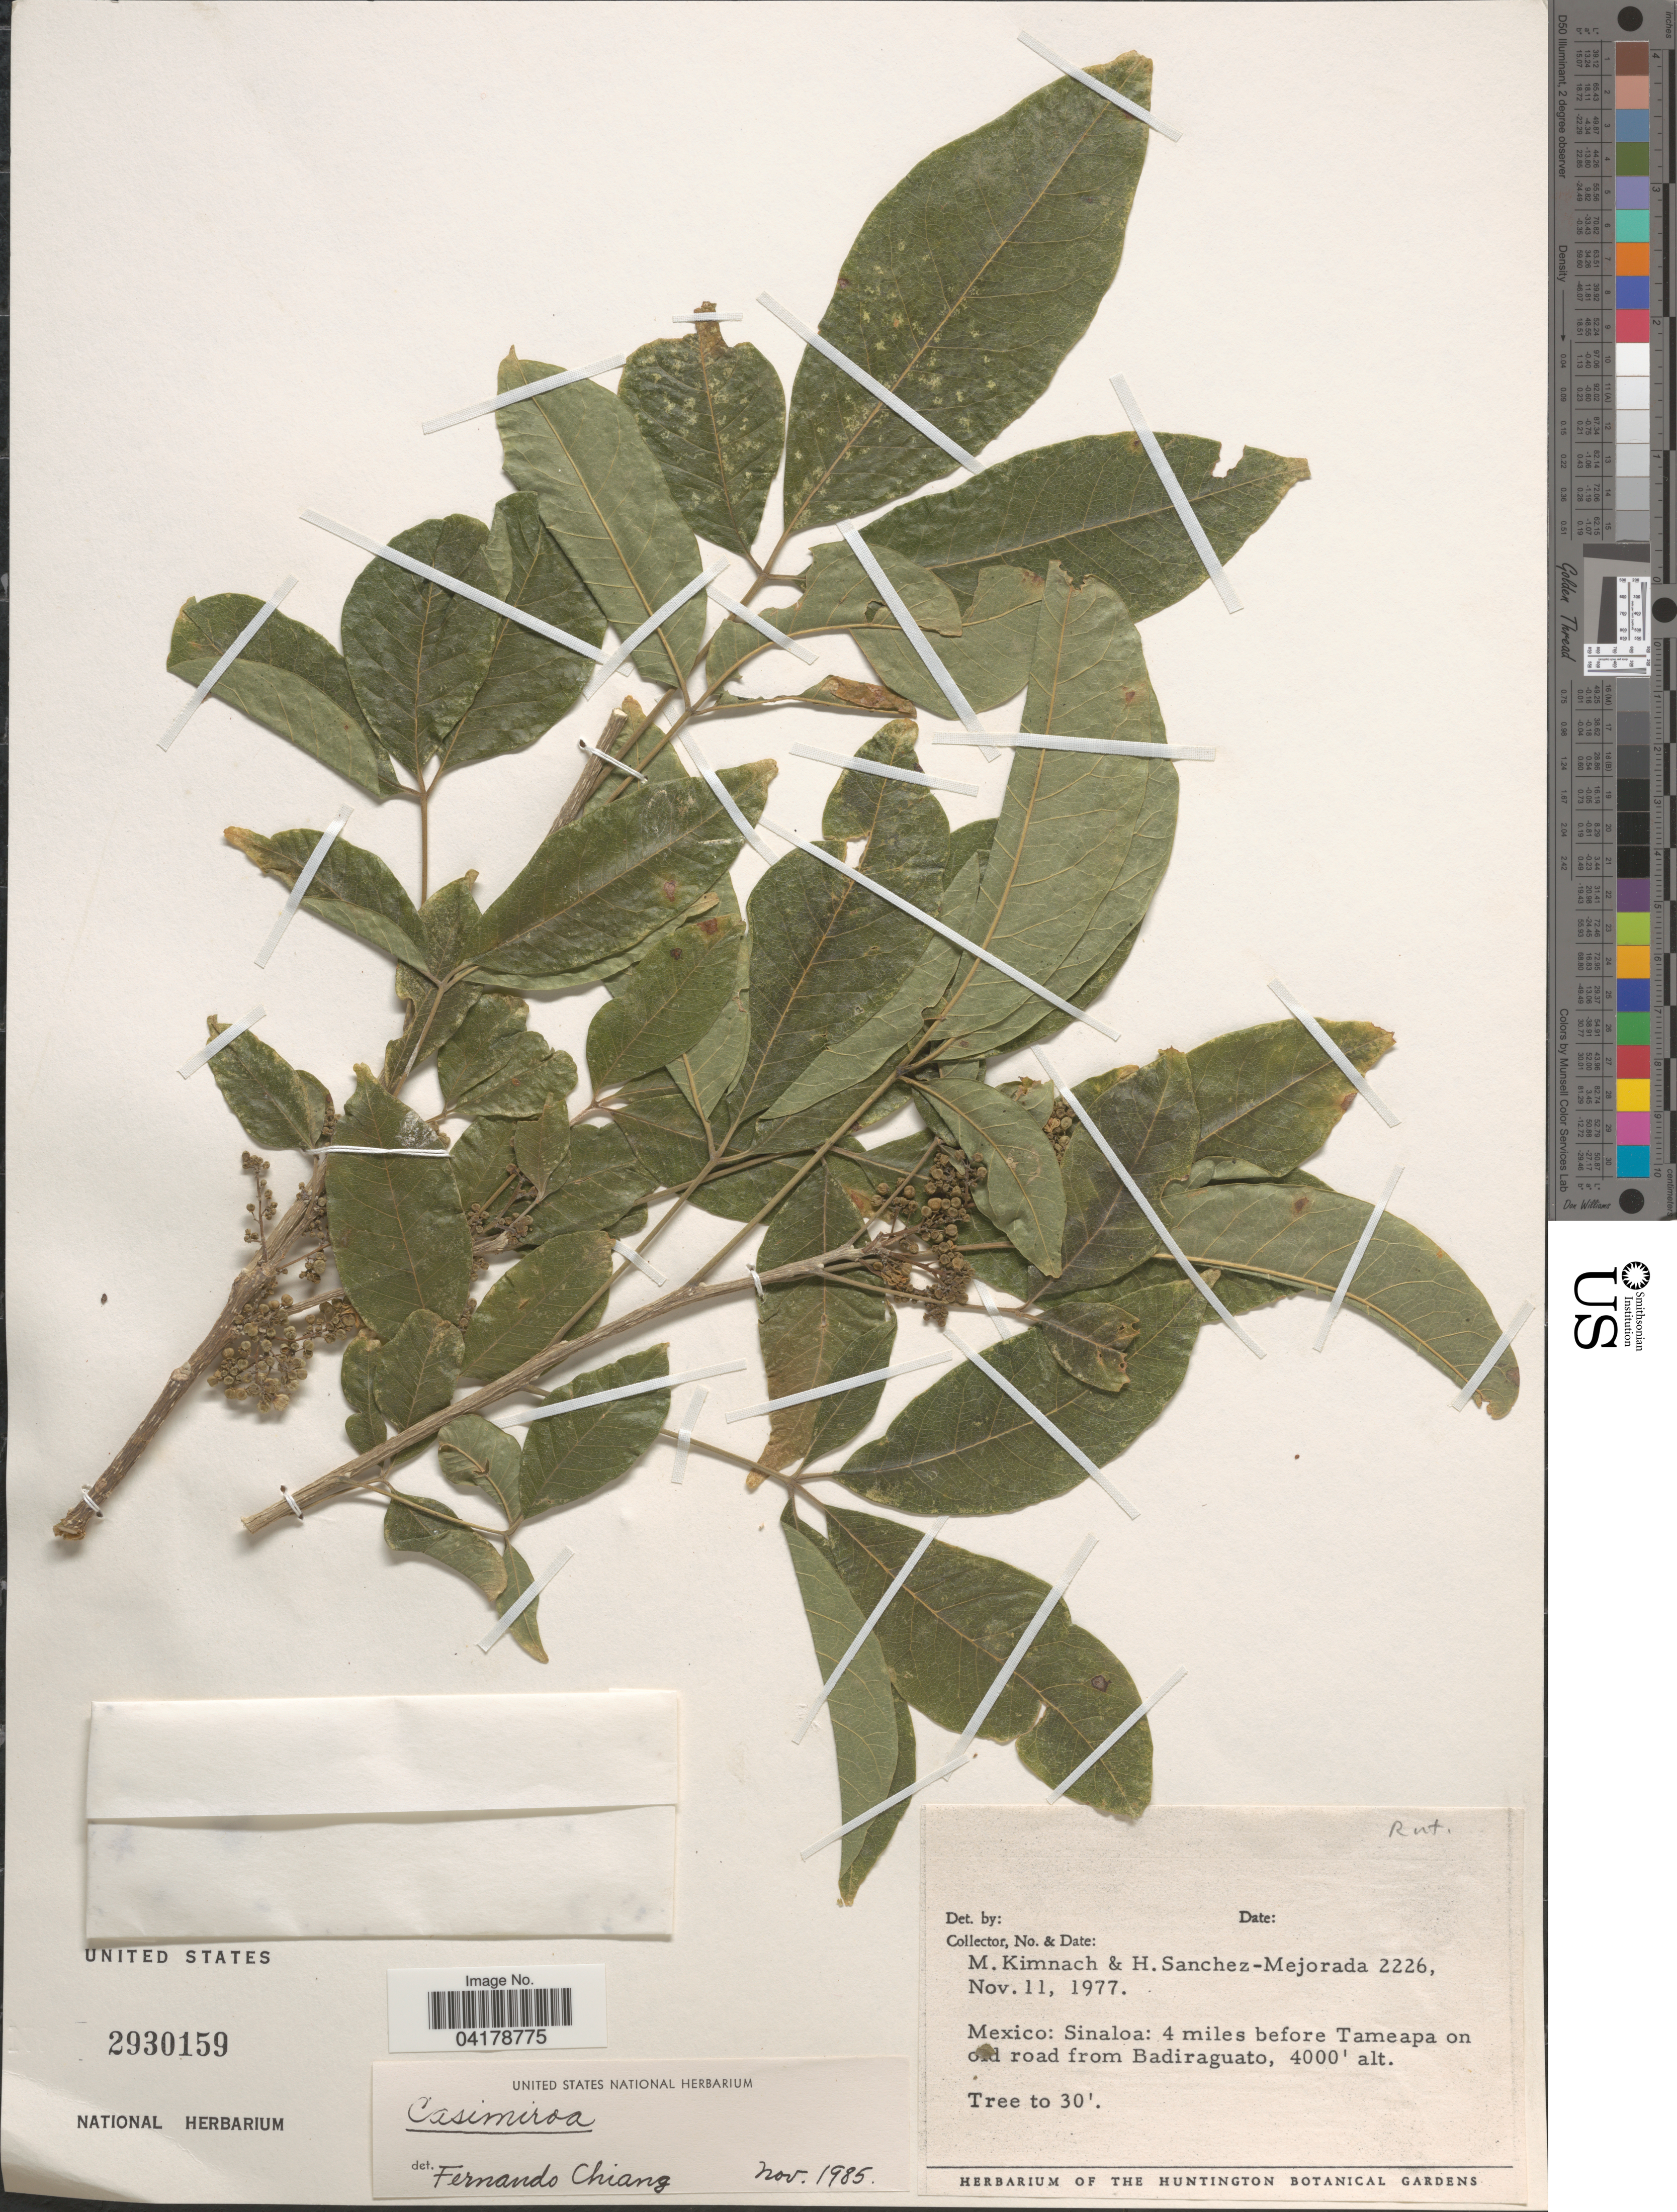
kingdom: Plantae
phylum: Tracheophyta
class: Magnoliopsida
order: Sapindales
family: Rutaceae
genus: Casimiroa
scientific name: Casimiroa sp.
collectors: M. W. Kimnach & H. Sánchez-Mejorada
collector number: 2226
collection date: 1977-11-11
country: Mexico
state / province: Sinaloa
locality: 4 miles before Tameapa on old road from Badiraguato.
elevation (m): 1219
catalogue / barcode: US 2930159